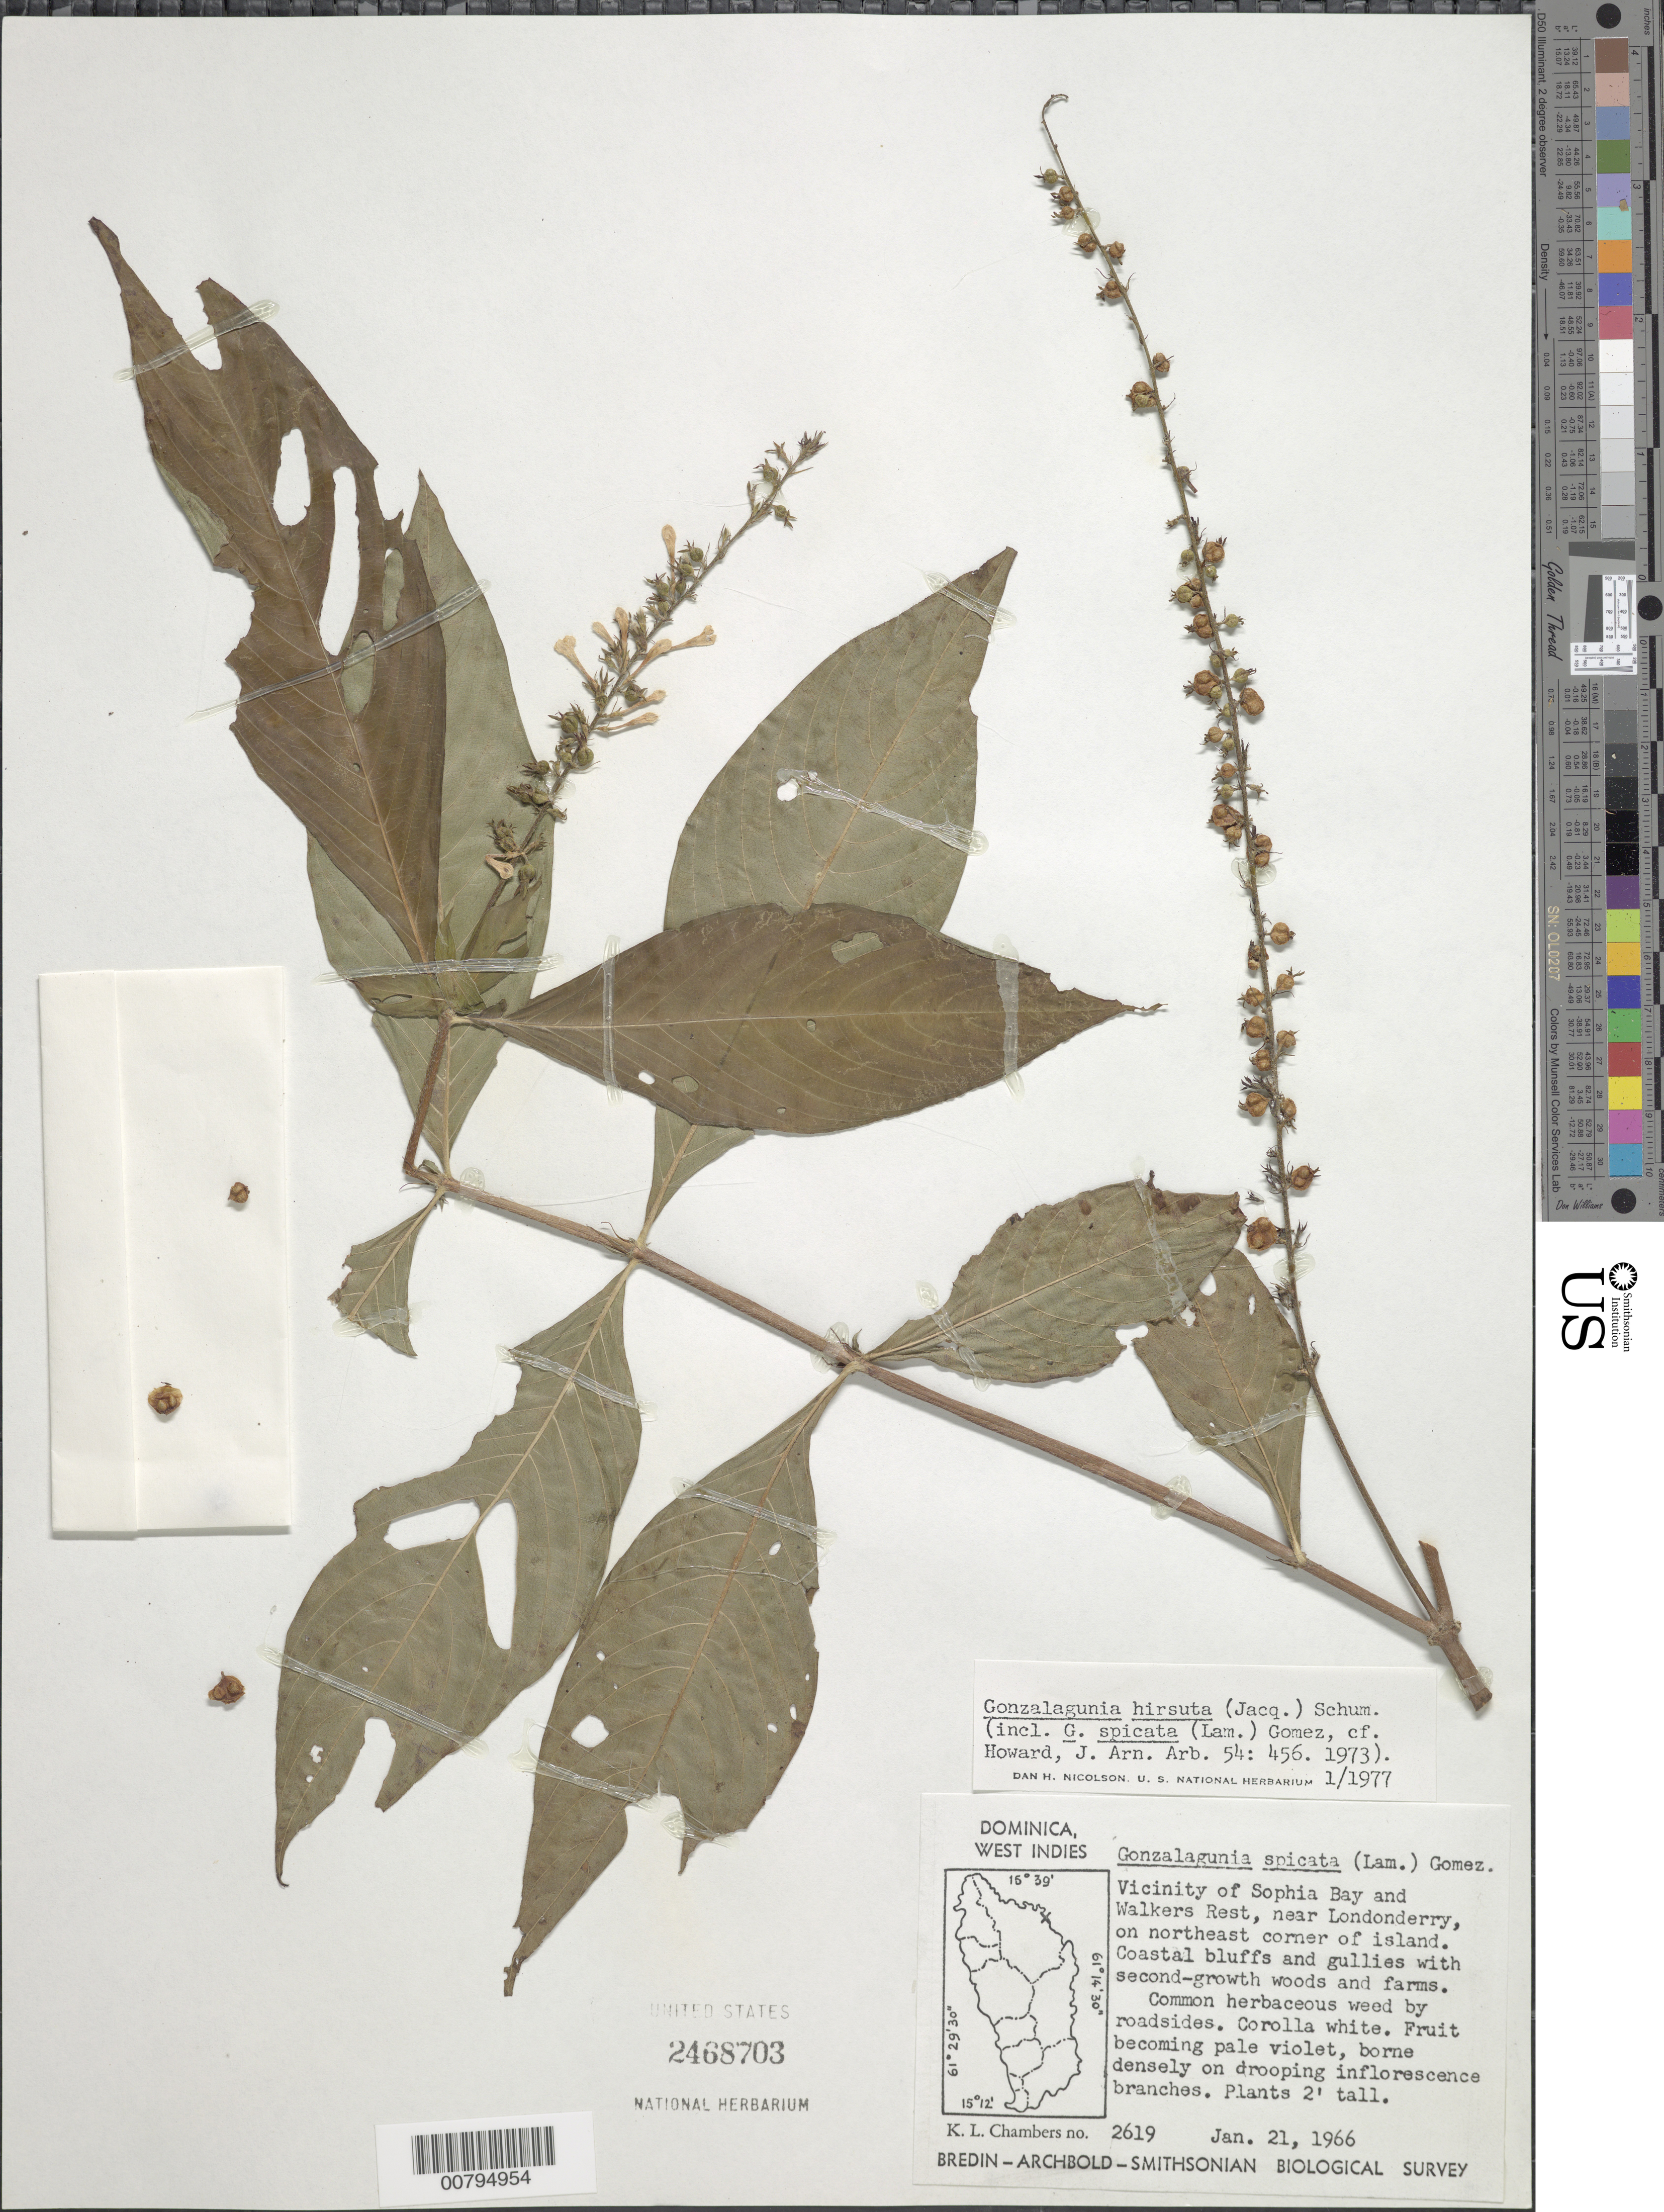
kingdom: Plantae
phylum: Tracheophyta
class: Magnoliopsida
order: Gentianales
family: Rubiaceae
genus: Gonzalagunia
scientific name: Gonzalagunia hirsuta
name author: Schum.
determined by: Nicolson, Dan H.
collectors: K. L. Chambers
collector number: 2619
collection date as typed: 21 Jan 1966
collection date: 1966-01-21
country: Dominica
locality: Vicinity of Sophia Bay and Walkers Rest, near Londonderry, on NE corner of island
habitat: Coastal bluffs and gullies with second-growth woods and farms. Weed by roadsides.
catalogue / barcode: US 2468703